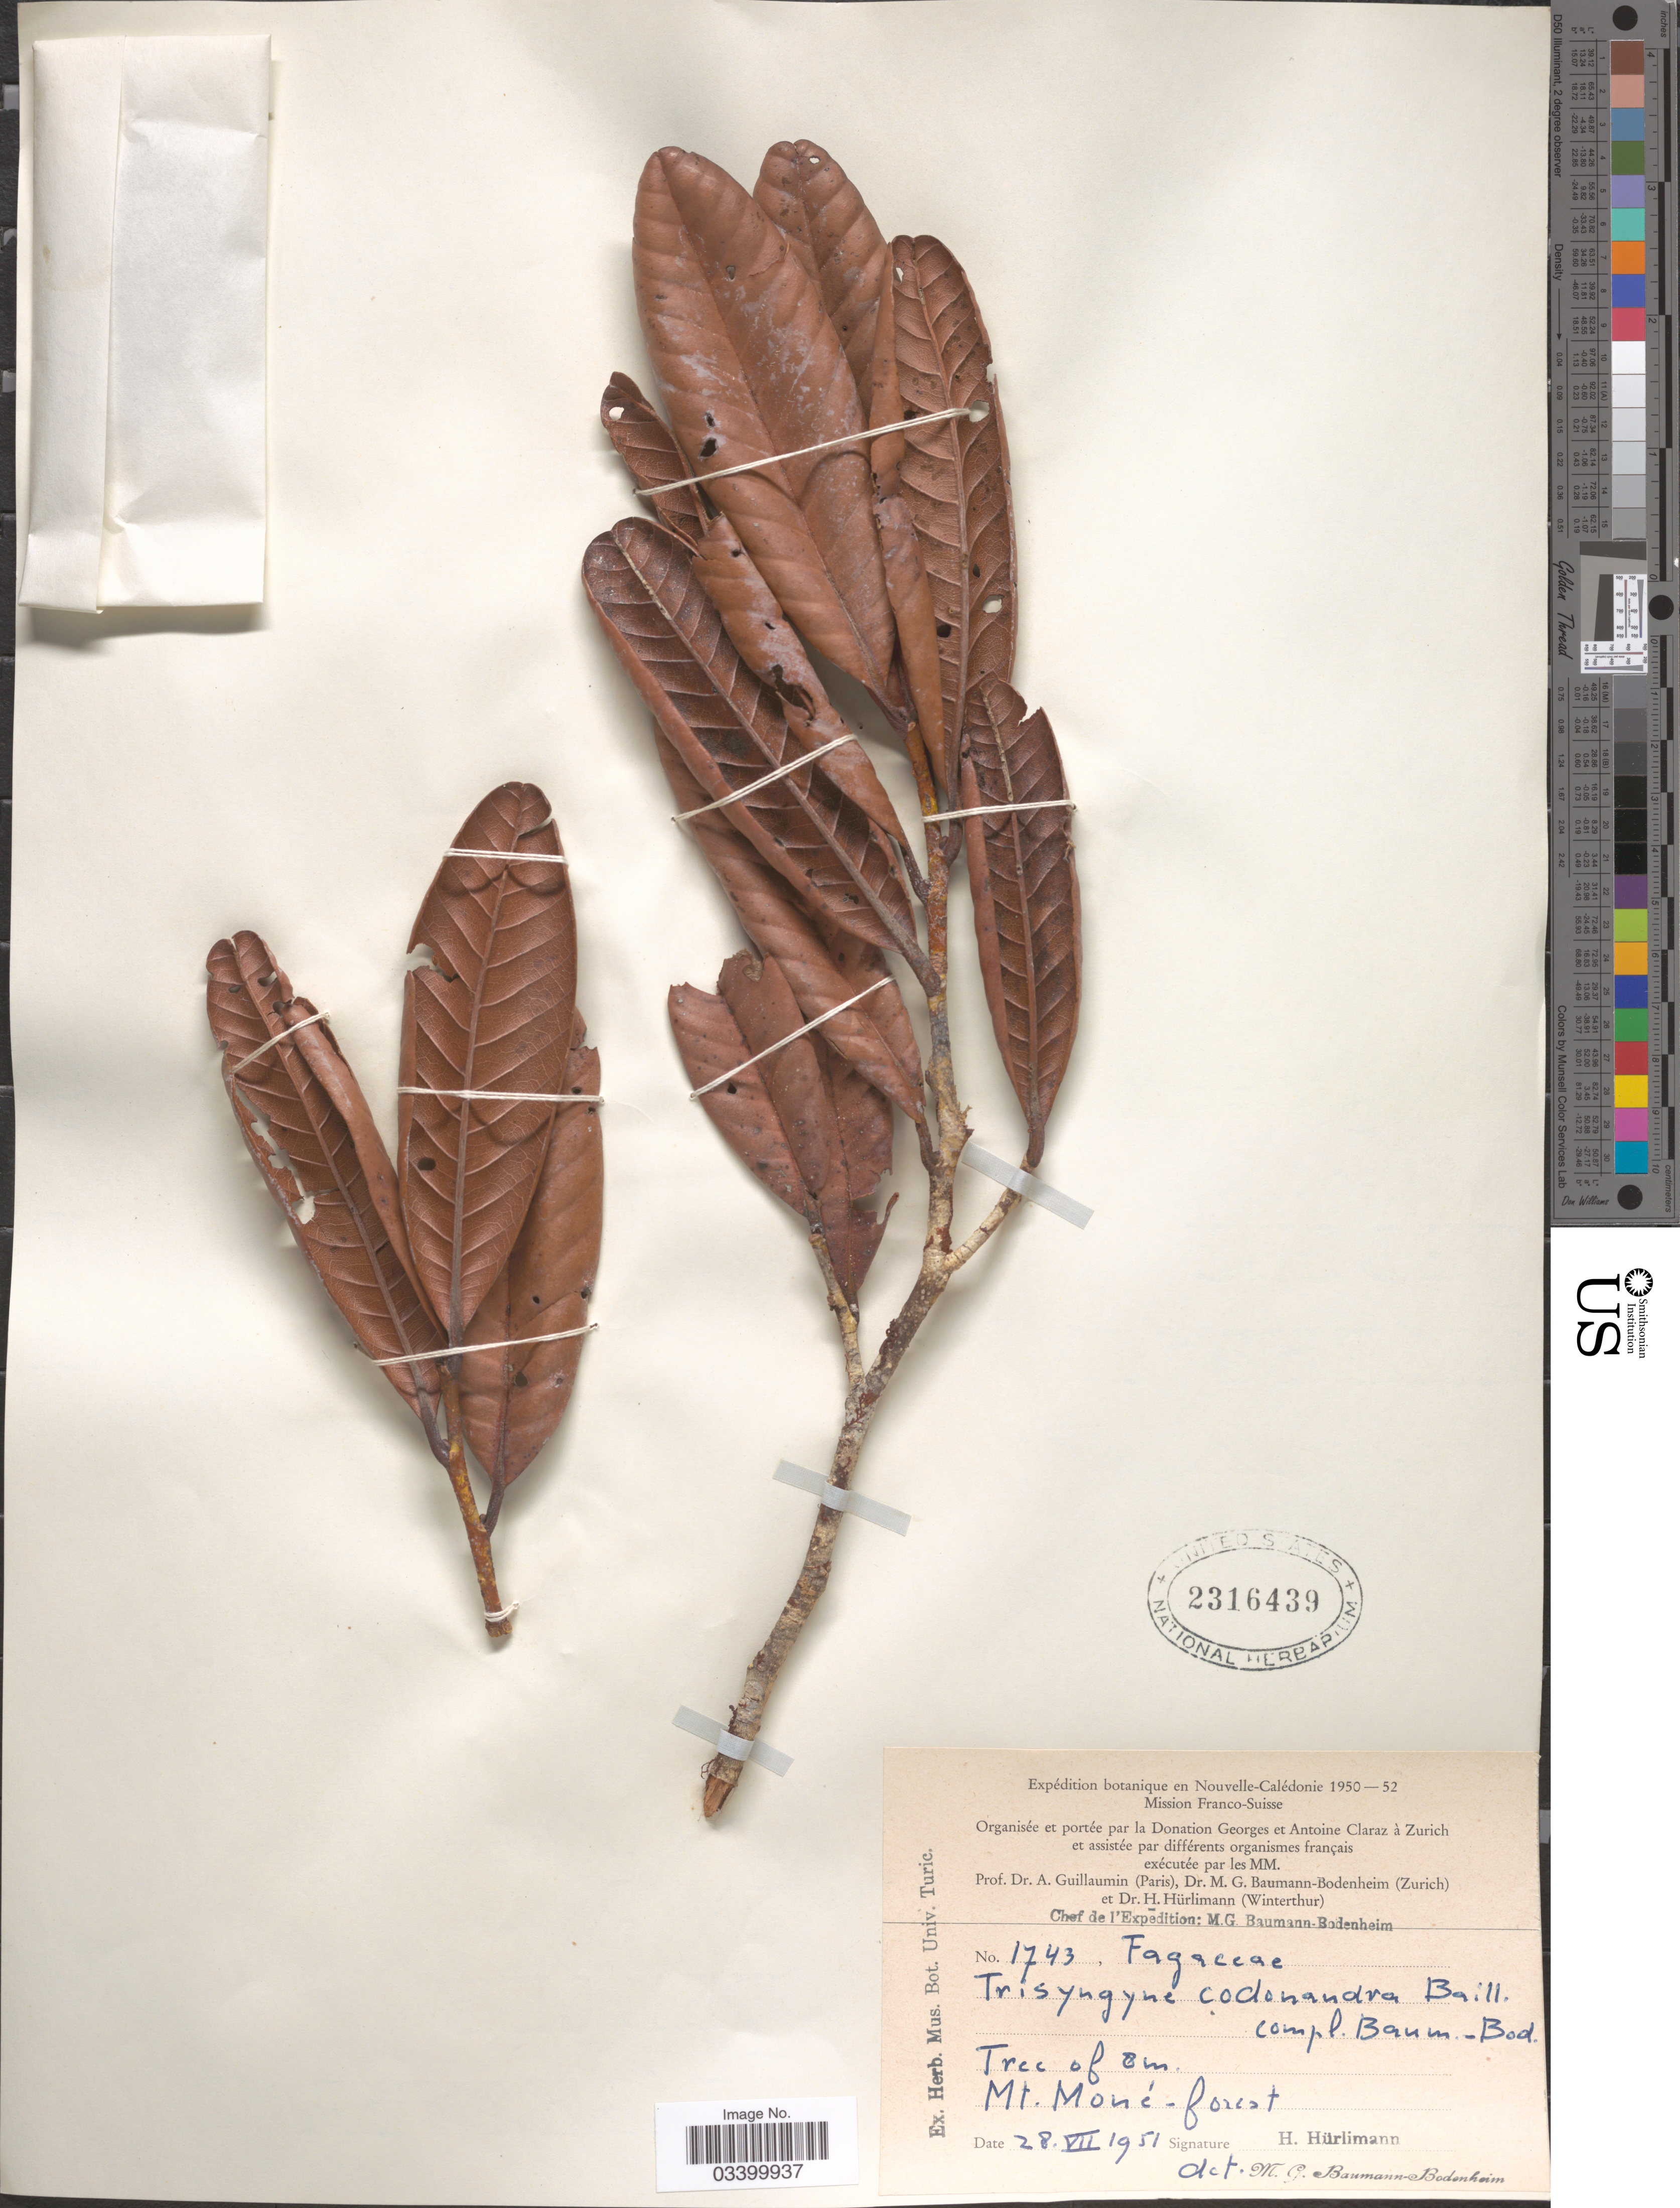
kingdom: Plantae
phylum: Tracheophyta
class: Magnoliopsida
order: Fagales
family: Nothofagaceae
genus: Nothofagus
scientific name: Nothofagus codonandra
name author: (Baill.) Steenis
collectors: H. Hürlimann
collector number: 1743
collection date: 1951-07-28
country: New Caledonia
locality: Nouvelle-Calédonie. Mt. Moné - forest.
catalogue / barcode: US 2316439